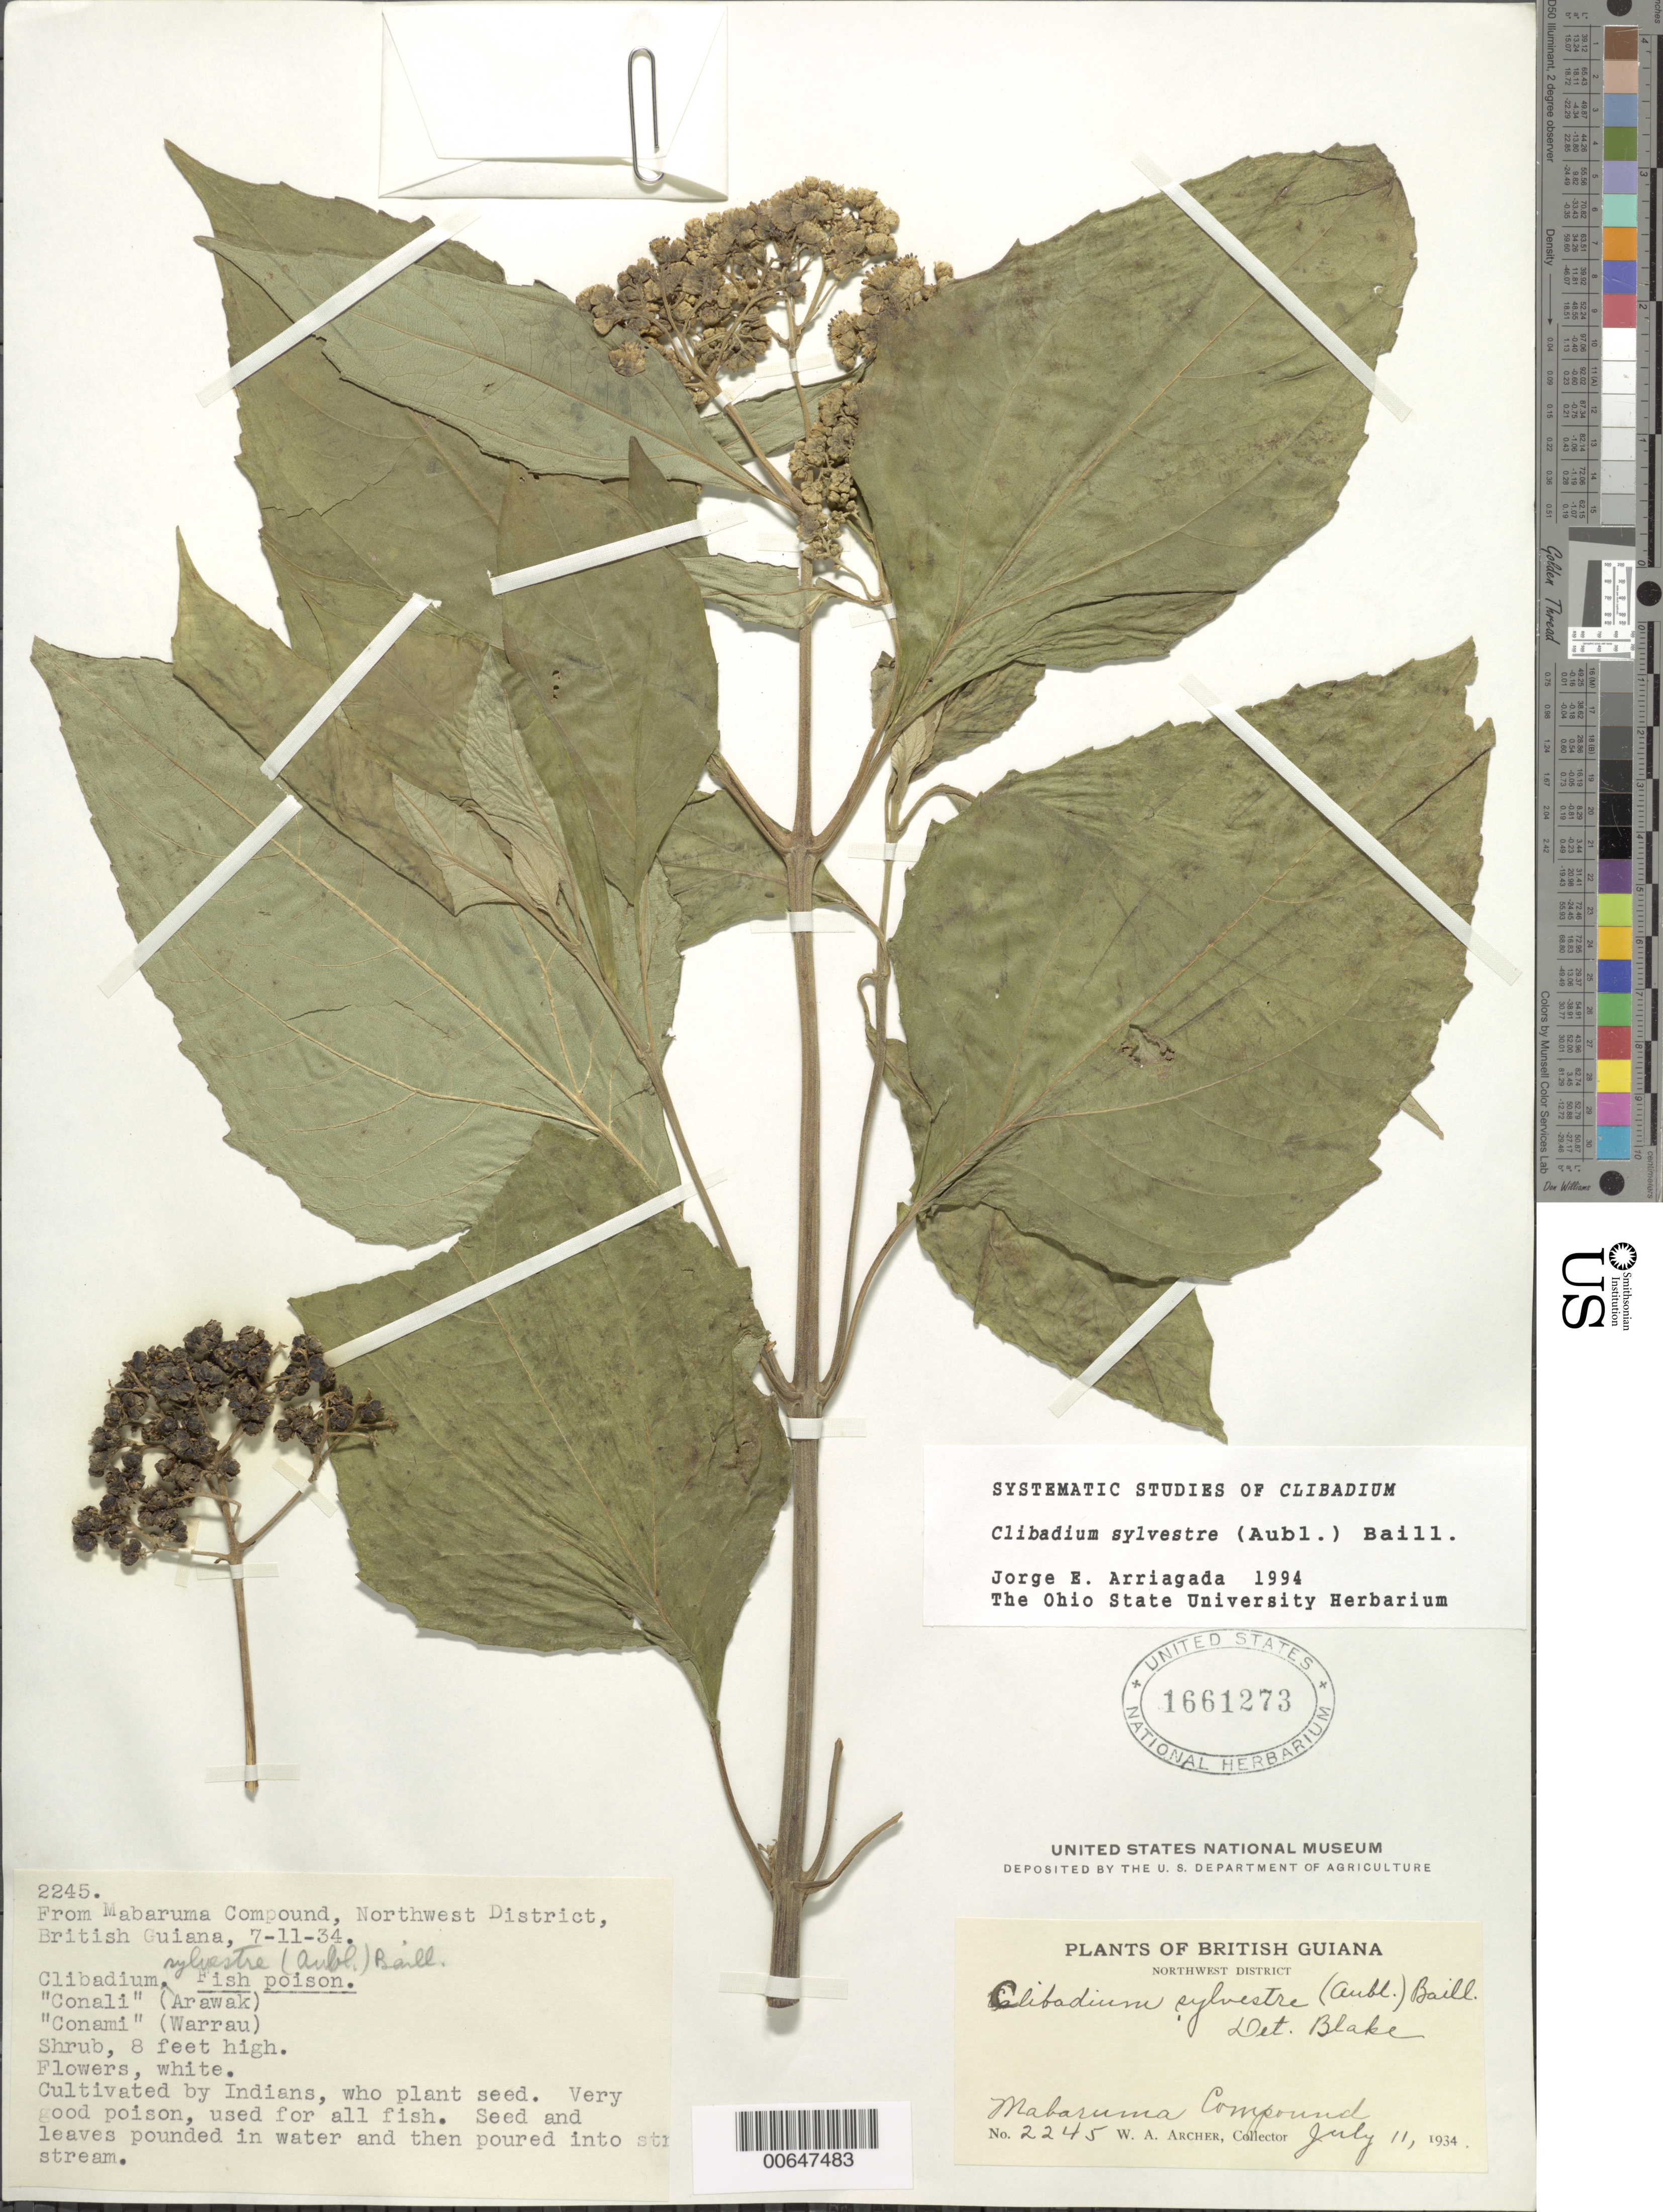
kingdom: Plantae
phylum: Tracheophyta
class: Magnoliopsida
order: Asterales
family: Asteraceae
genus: Clibadium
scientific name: Clibadium sylvestre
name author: (Aubl.) Baill.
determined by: Arriagada, J. E.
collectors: W. A. Archer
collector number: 2245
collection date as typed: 11-Jul-34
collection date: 1934-07-11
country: Guyana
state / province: Barima-Waini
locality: Mabaruma Compound, NW Dist.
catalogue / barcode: US 1661273